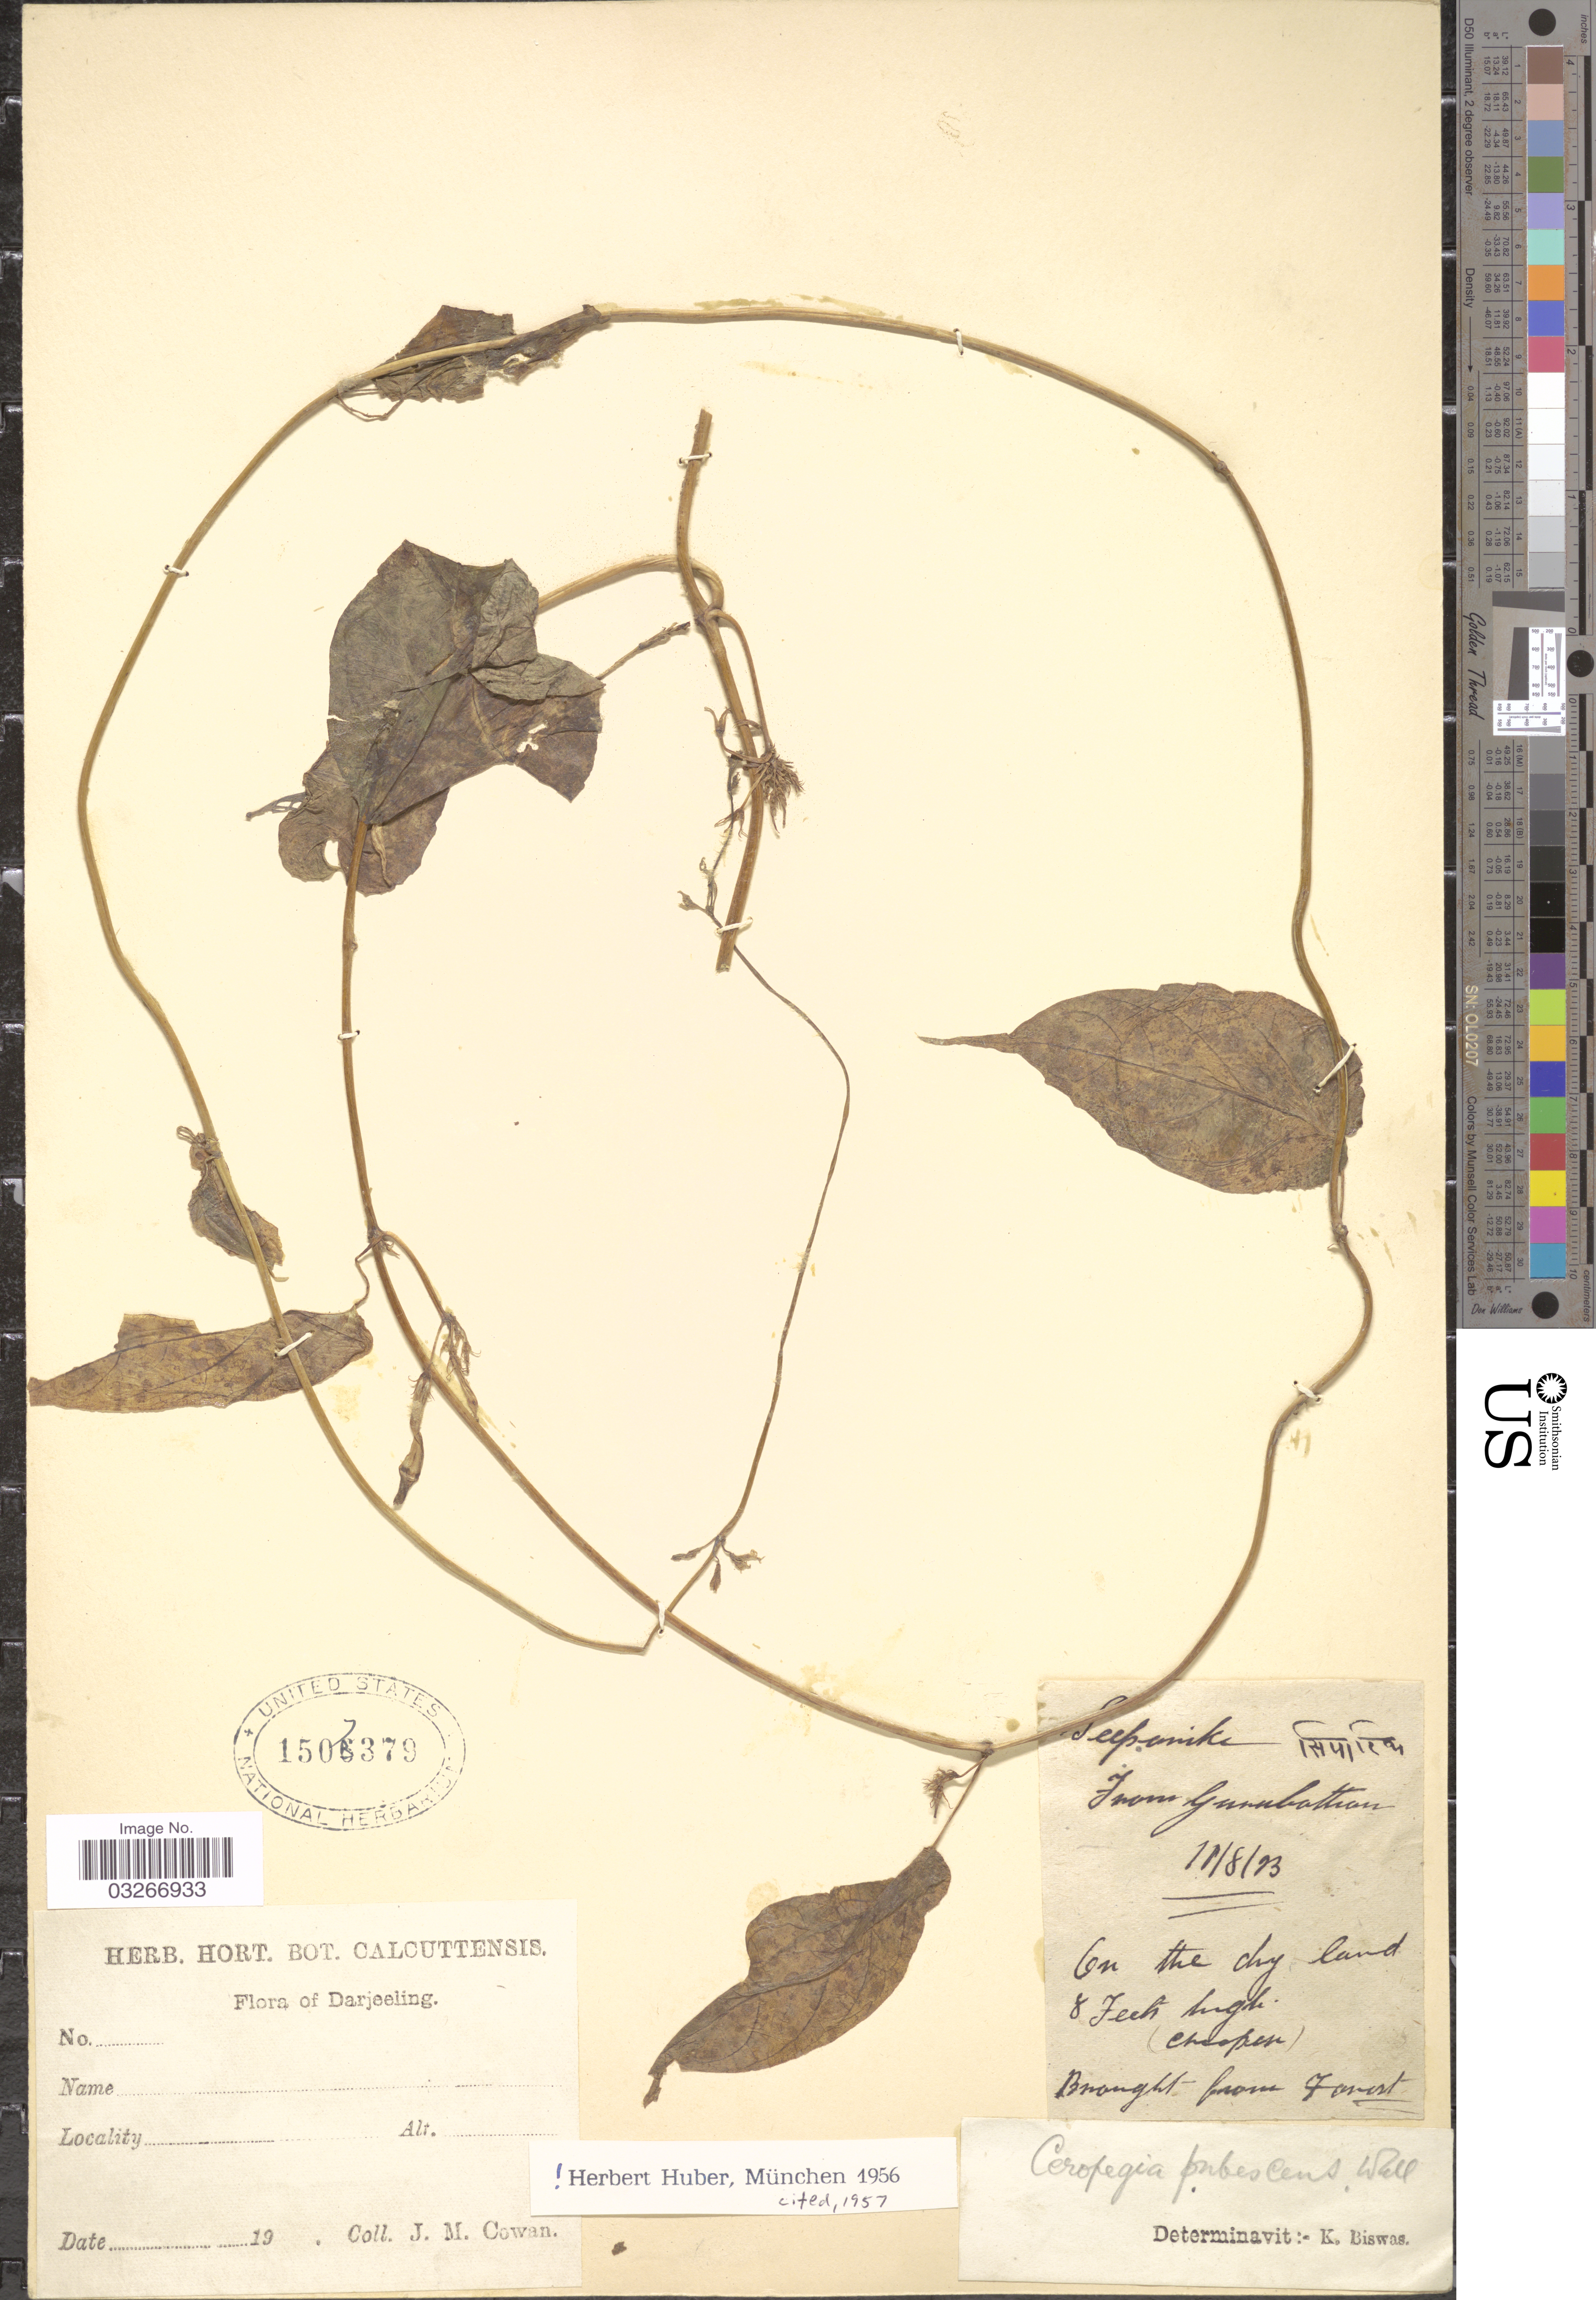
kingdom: Plantae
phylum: Tracheophyta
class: Magnoliopsida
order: Gentianales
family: Apocynaceae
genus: Ceropegia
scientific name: Ceropegia pubescens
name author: Wall.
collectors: J. M. Cowan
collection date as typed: Transcribed d/m/y: 11/8/23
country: India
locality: Darjeeling.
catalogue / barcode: US 1507379